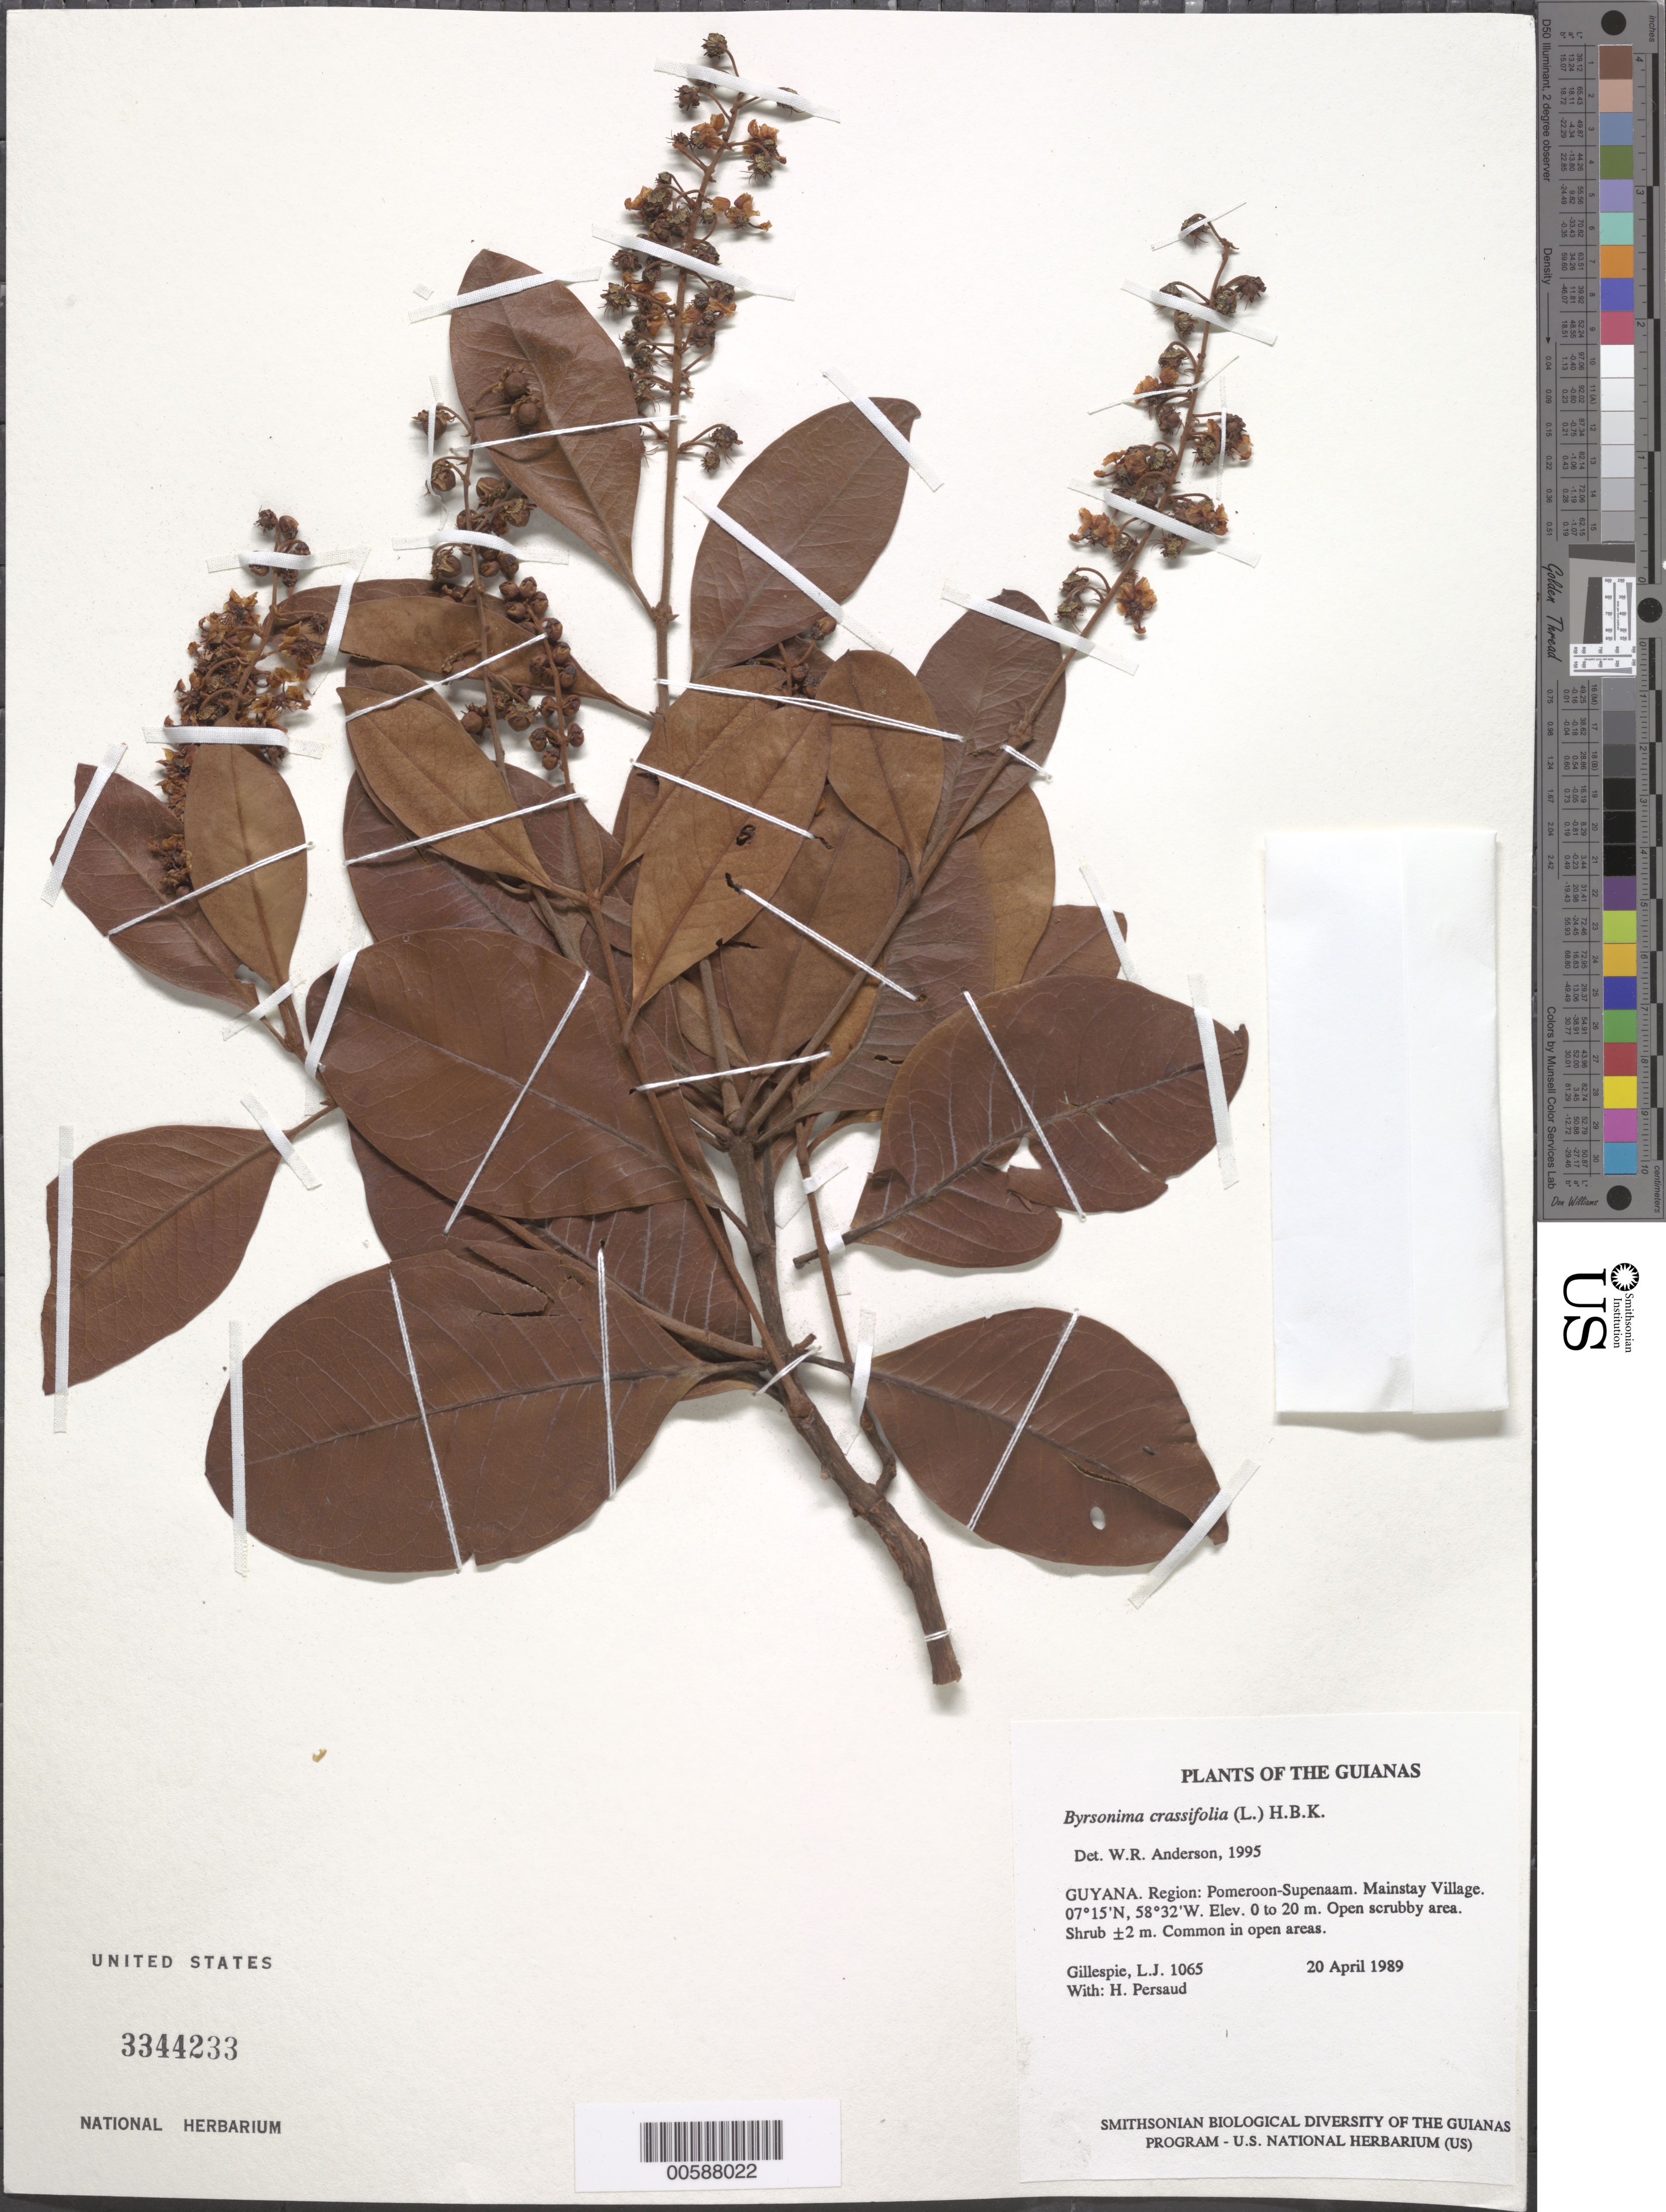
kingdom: Plantae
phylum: Tracheophyta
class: Magnoliopsida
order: Malpighiales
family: Malpighiaceae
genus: Byrsonima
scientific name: Byrsonima crassifolia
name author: (L.) Kunth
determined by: Anderson, W. R., (MICH), University of Michigan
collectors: L. J. Gillespie & H. Persaud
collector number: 1065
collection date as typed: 20 April 1989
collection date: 1989-04-20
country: Guyana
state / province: Pomeroon-Supenaam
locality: Mainstay Village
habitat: Open scrubby area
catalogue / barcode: US 3344233